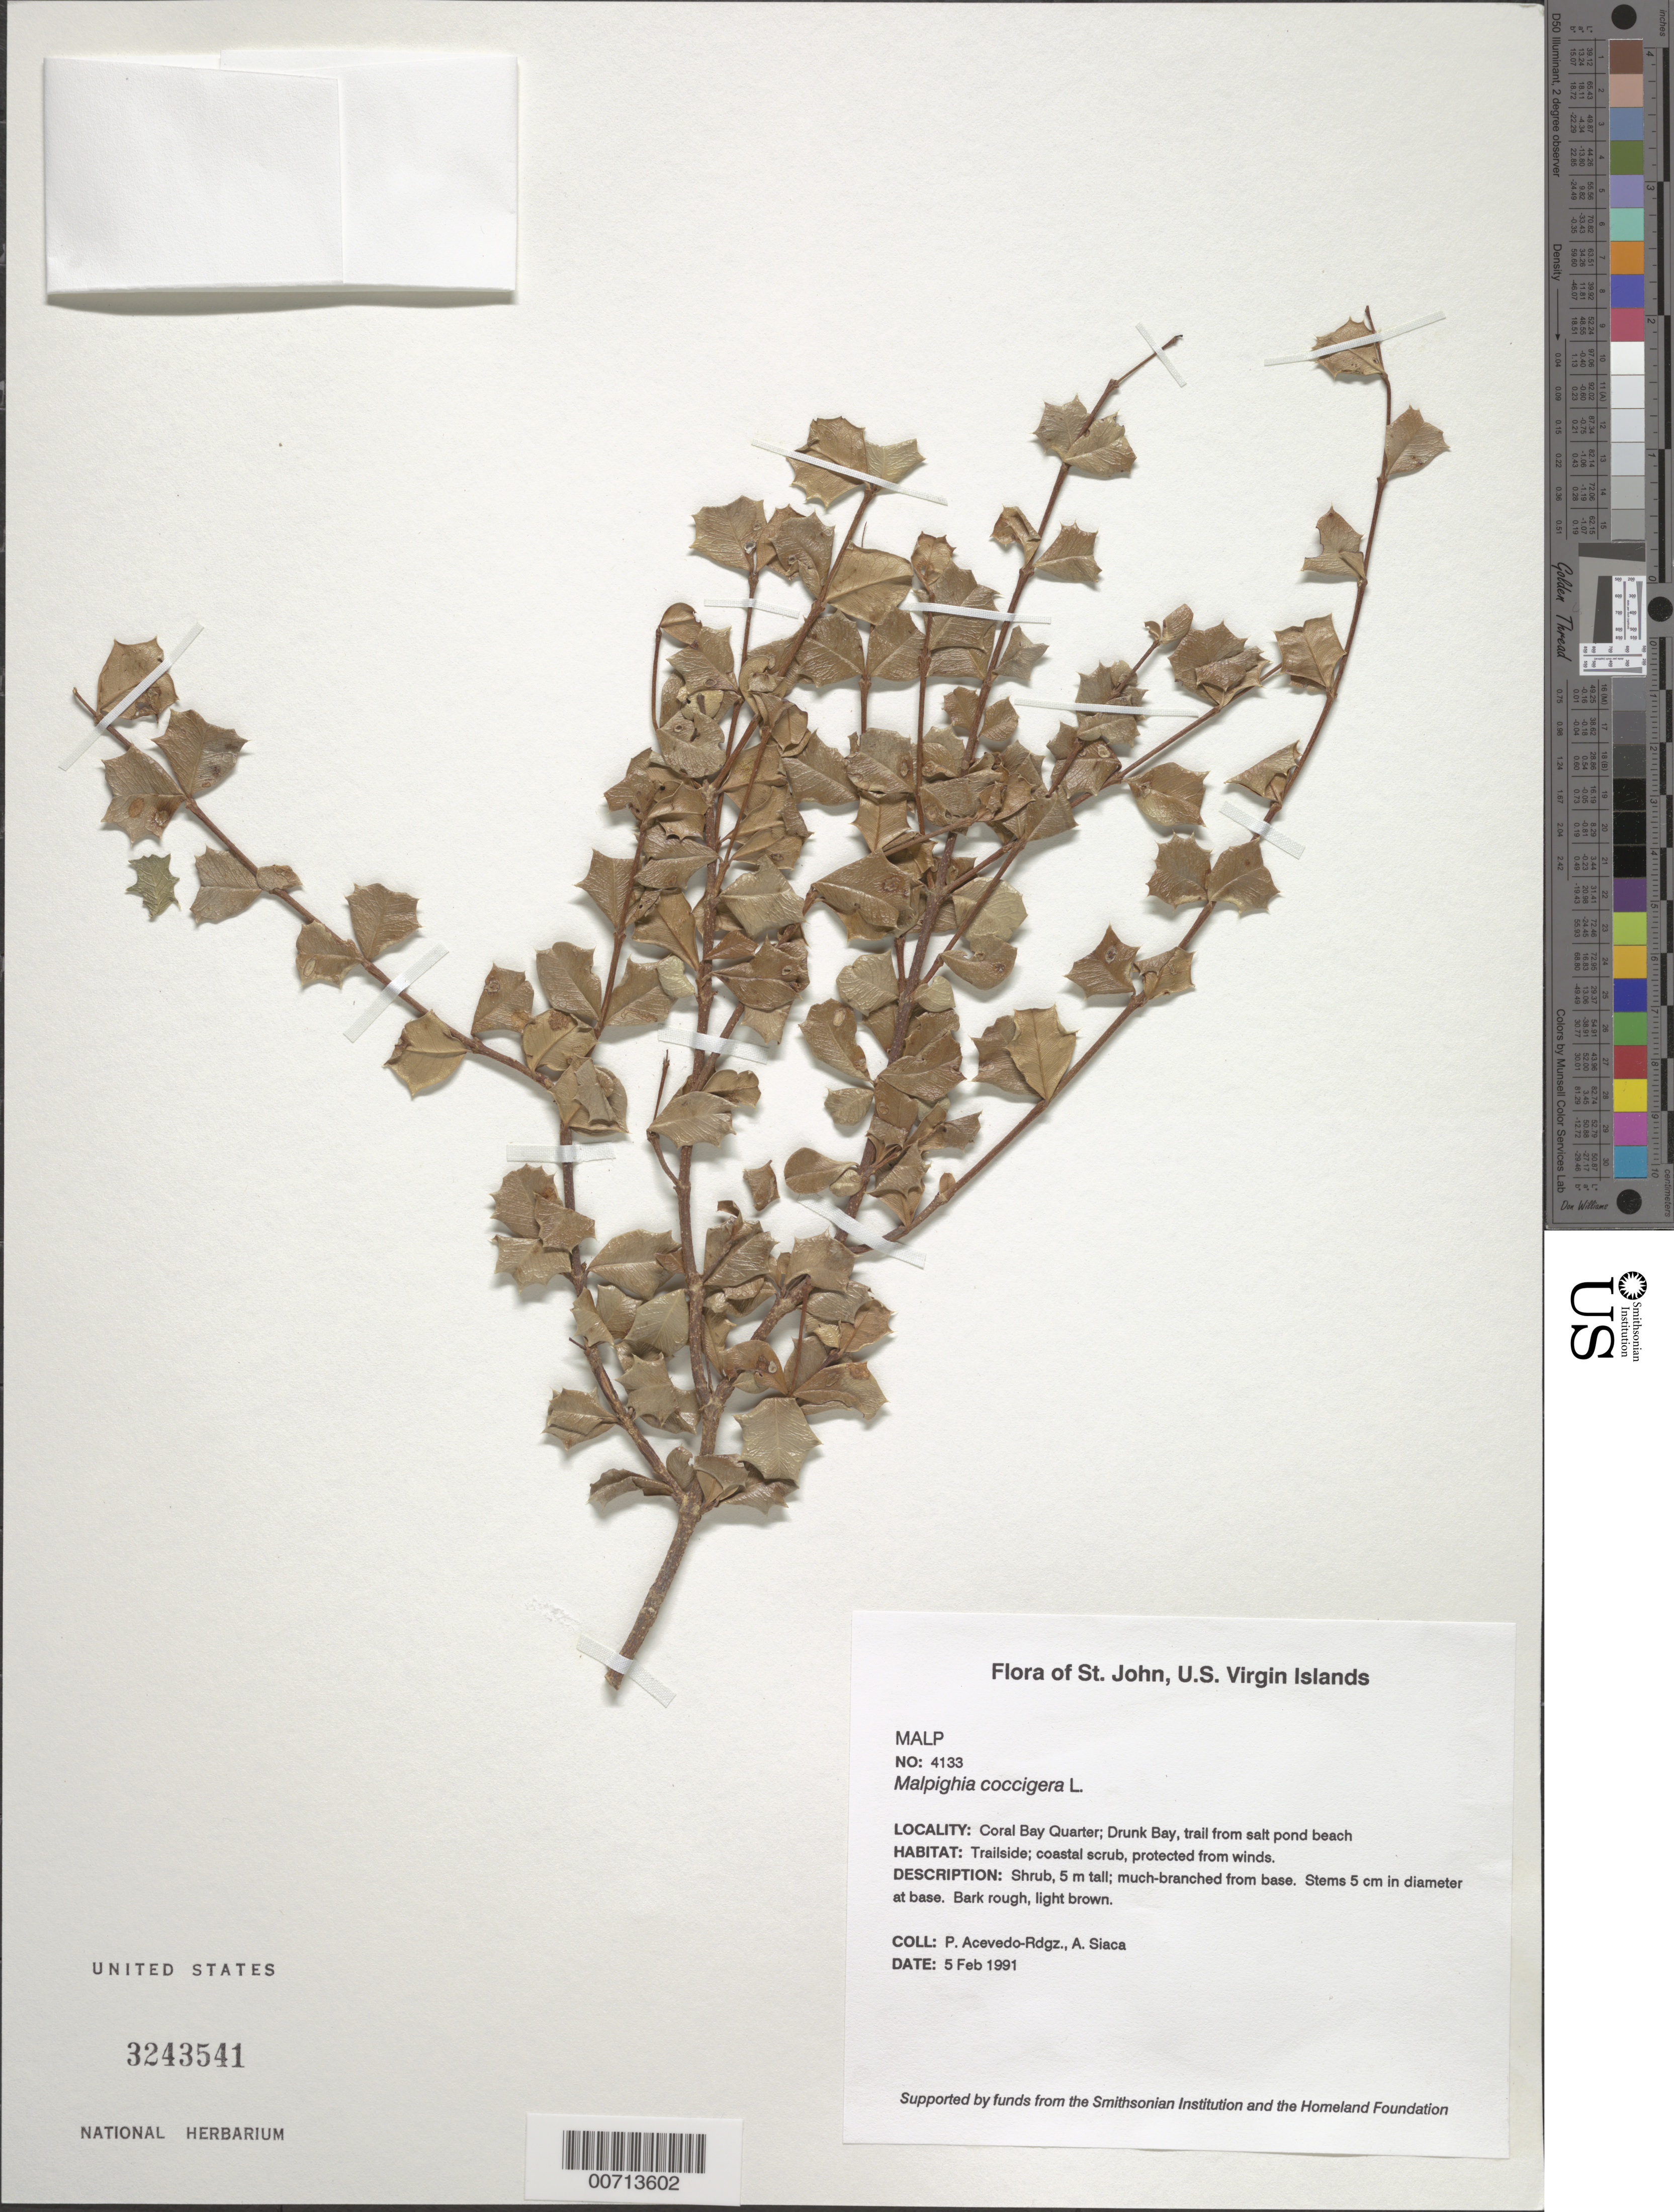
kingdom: Plantae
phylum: Tracheophyta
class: Magnoliopsida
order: Malpighiales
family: Malpighiaceae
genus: Malpighia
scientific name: Malpighia coccigera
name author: L.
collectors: P. Acevedo-Rodr. & A. Siaca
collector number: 4133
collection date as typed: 05 Feb 1991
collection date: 1991-02-05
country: U.S. Virgin Islands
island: St. John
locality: Coral Bay Quarter; Drunk Bay, trail from salt pond beach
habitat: Trailside; coastal scrub, protected from winds.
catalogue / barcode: US 3243541